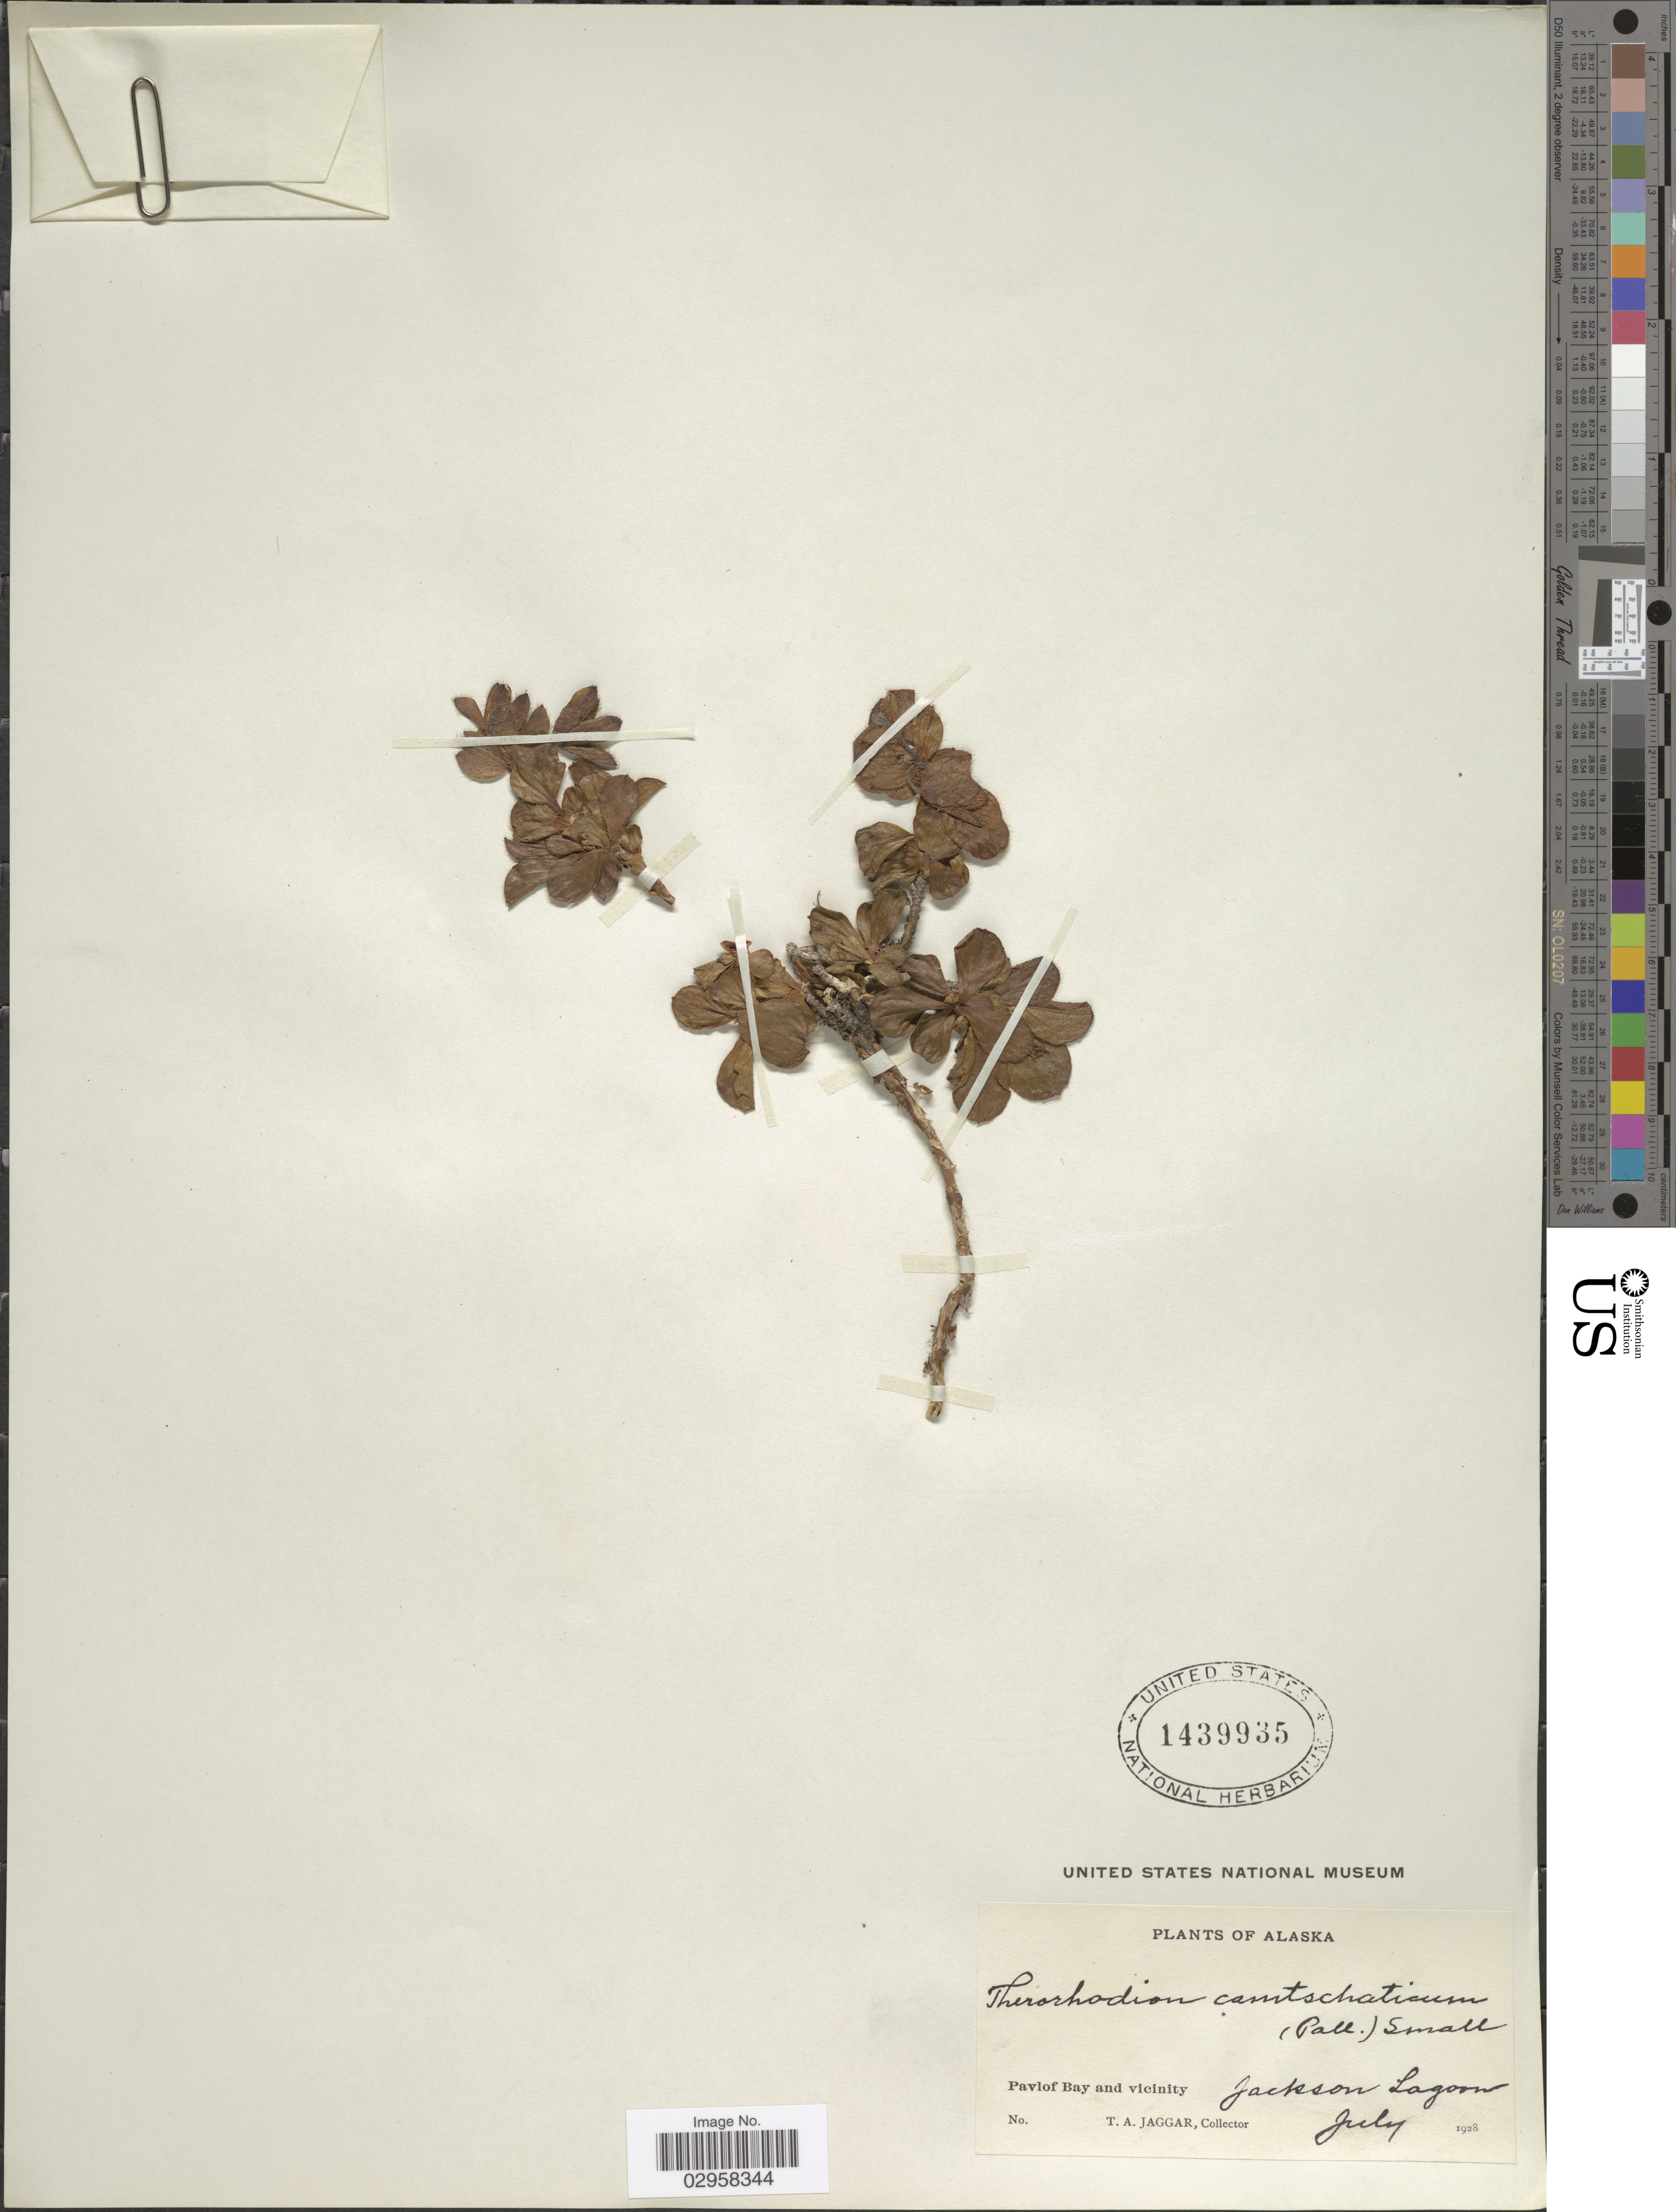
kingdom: Plantae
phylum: Tracheophyta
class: Magnoliopsida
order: Ericales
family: Ericaceae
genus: Rhododendron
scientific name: Rhododendron kamtschaticum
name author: Pall.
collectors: T. Jaggar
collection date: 1928-07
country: United States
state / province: Alaska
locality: Pavlof Bay and vicinity. Jackson Lagoon.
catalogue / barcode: US 1439935